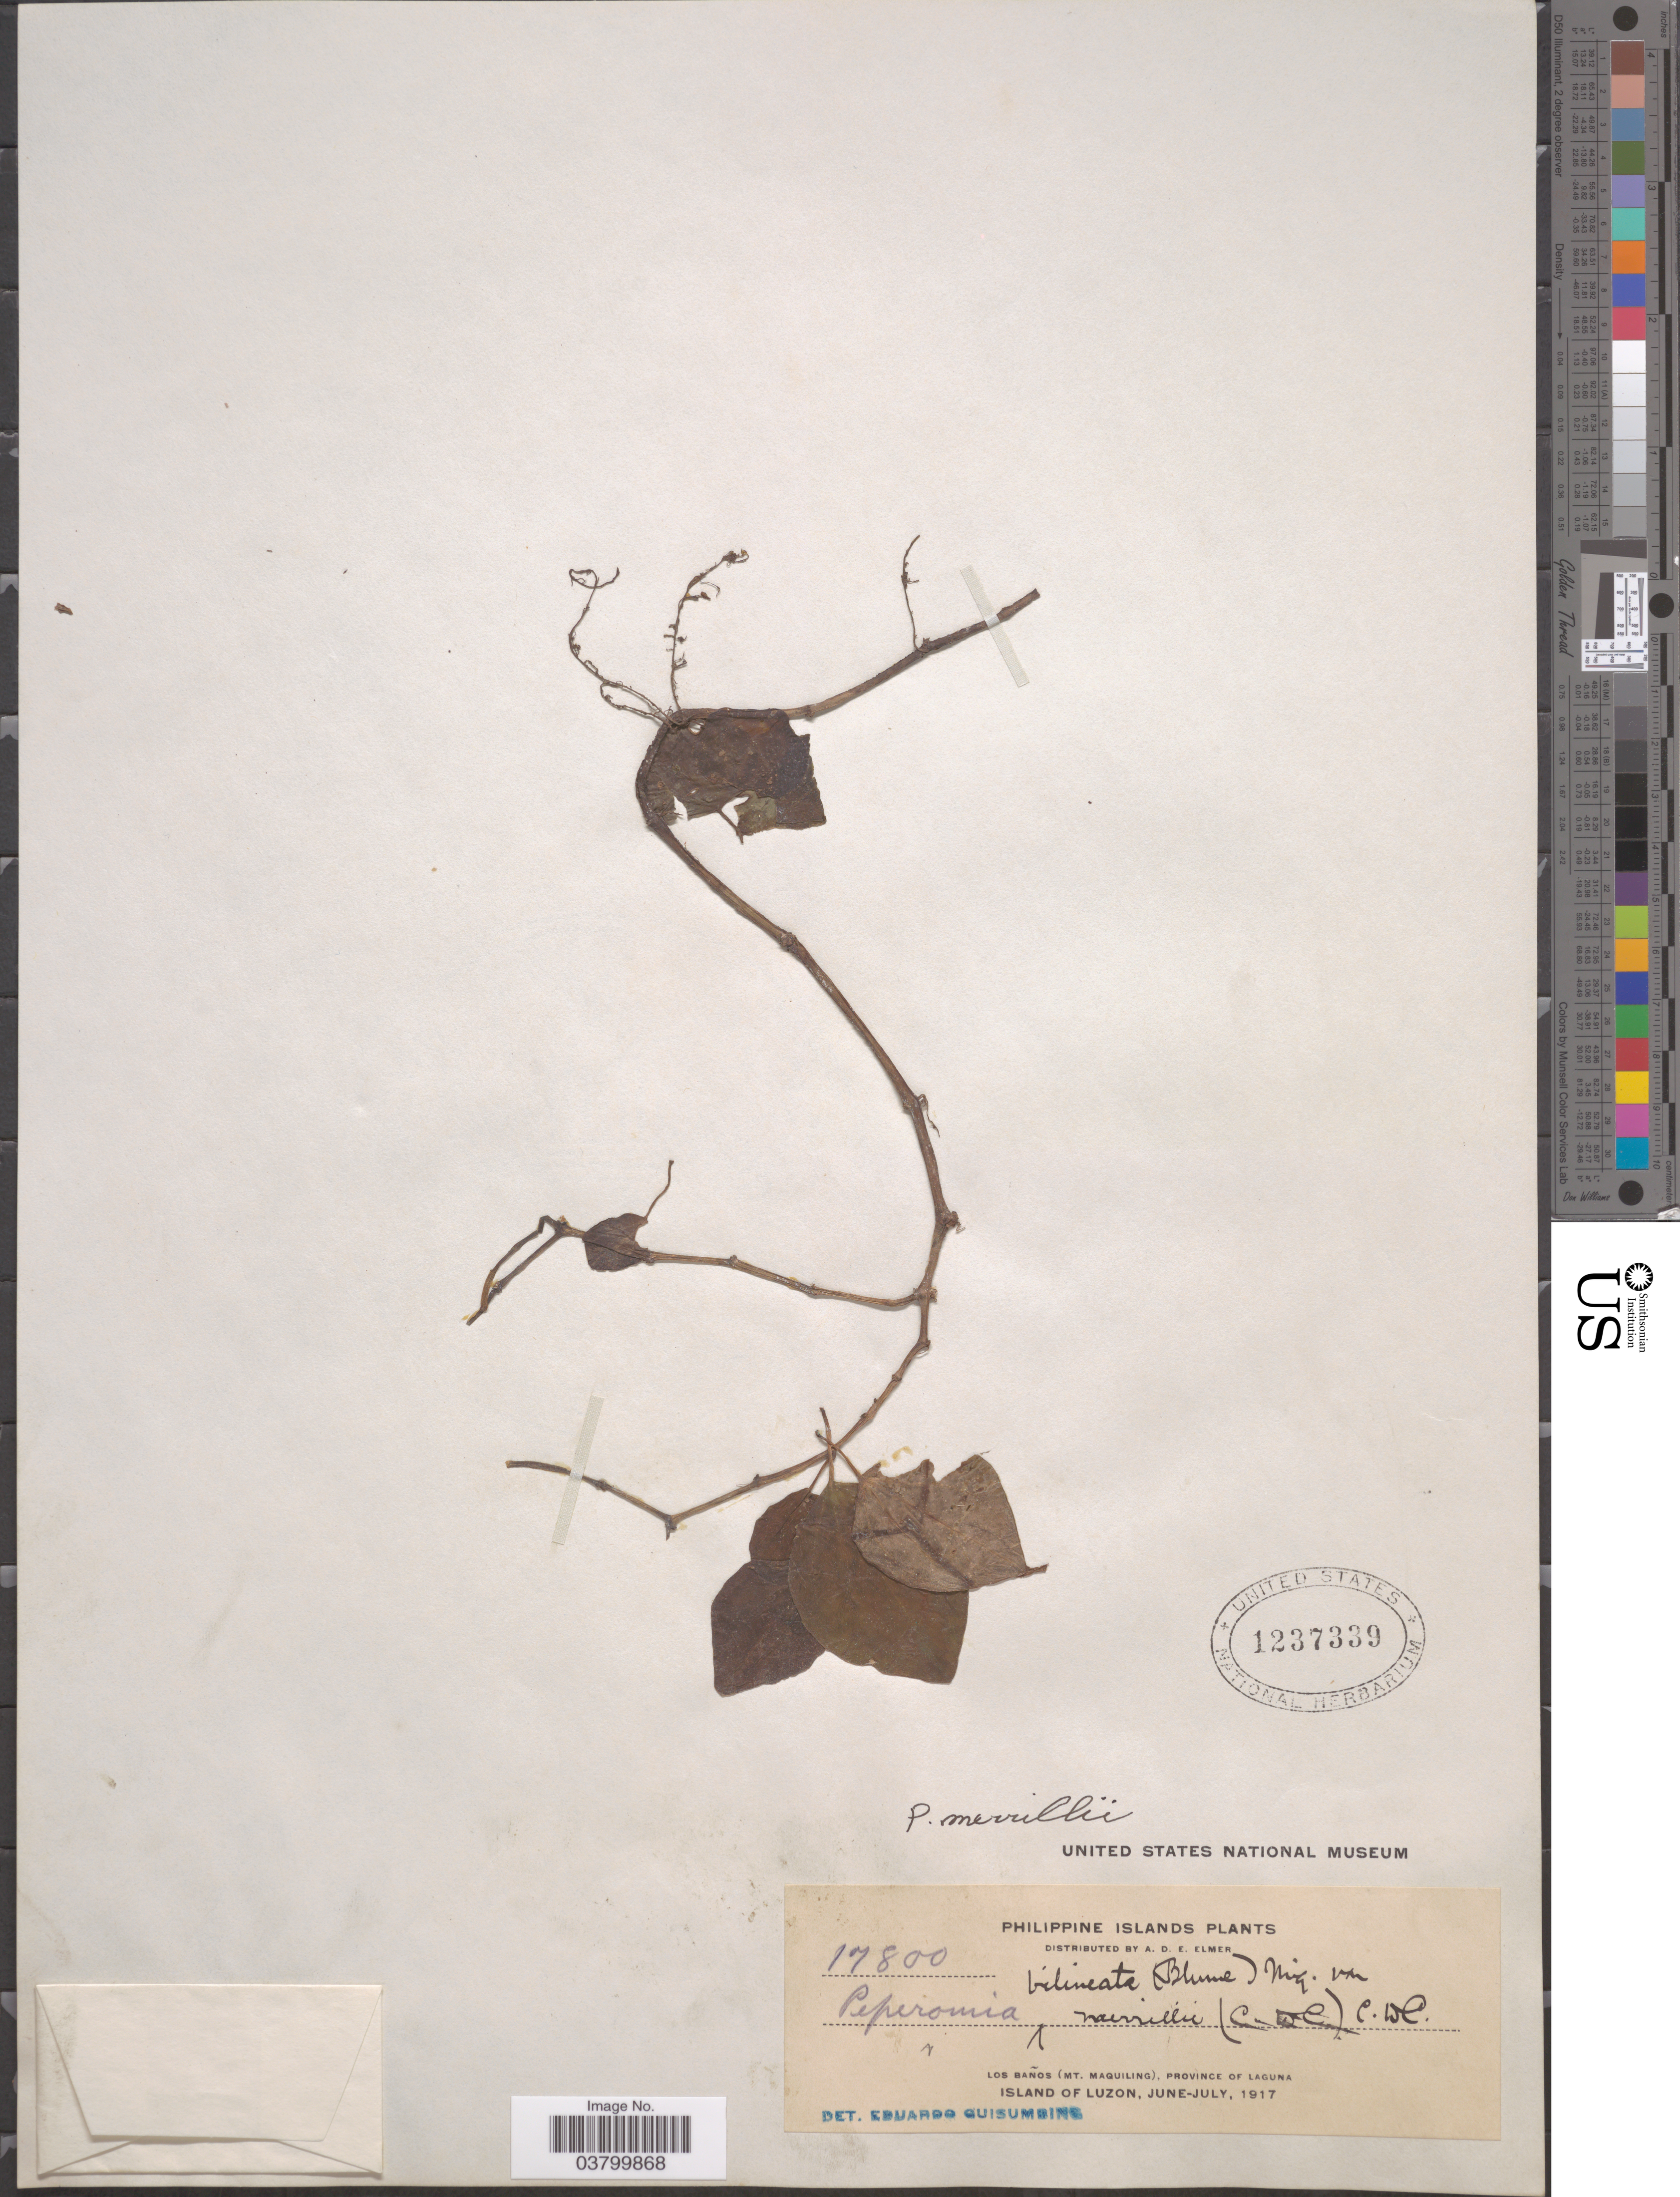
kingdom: Plantae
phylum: Tracheophyta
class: Magnoliopsida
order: Piperales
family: Piperaceae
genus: Peperomia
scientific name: Peperomia merrillii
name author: C. DC.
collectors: A. D. E. Elmer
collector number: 17800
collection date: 1917-06/1917-07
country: Philippines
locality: Los Baños (Mt. Maquiling), Province of Laguna. Island of Luzon.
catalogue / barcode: US 1237339